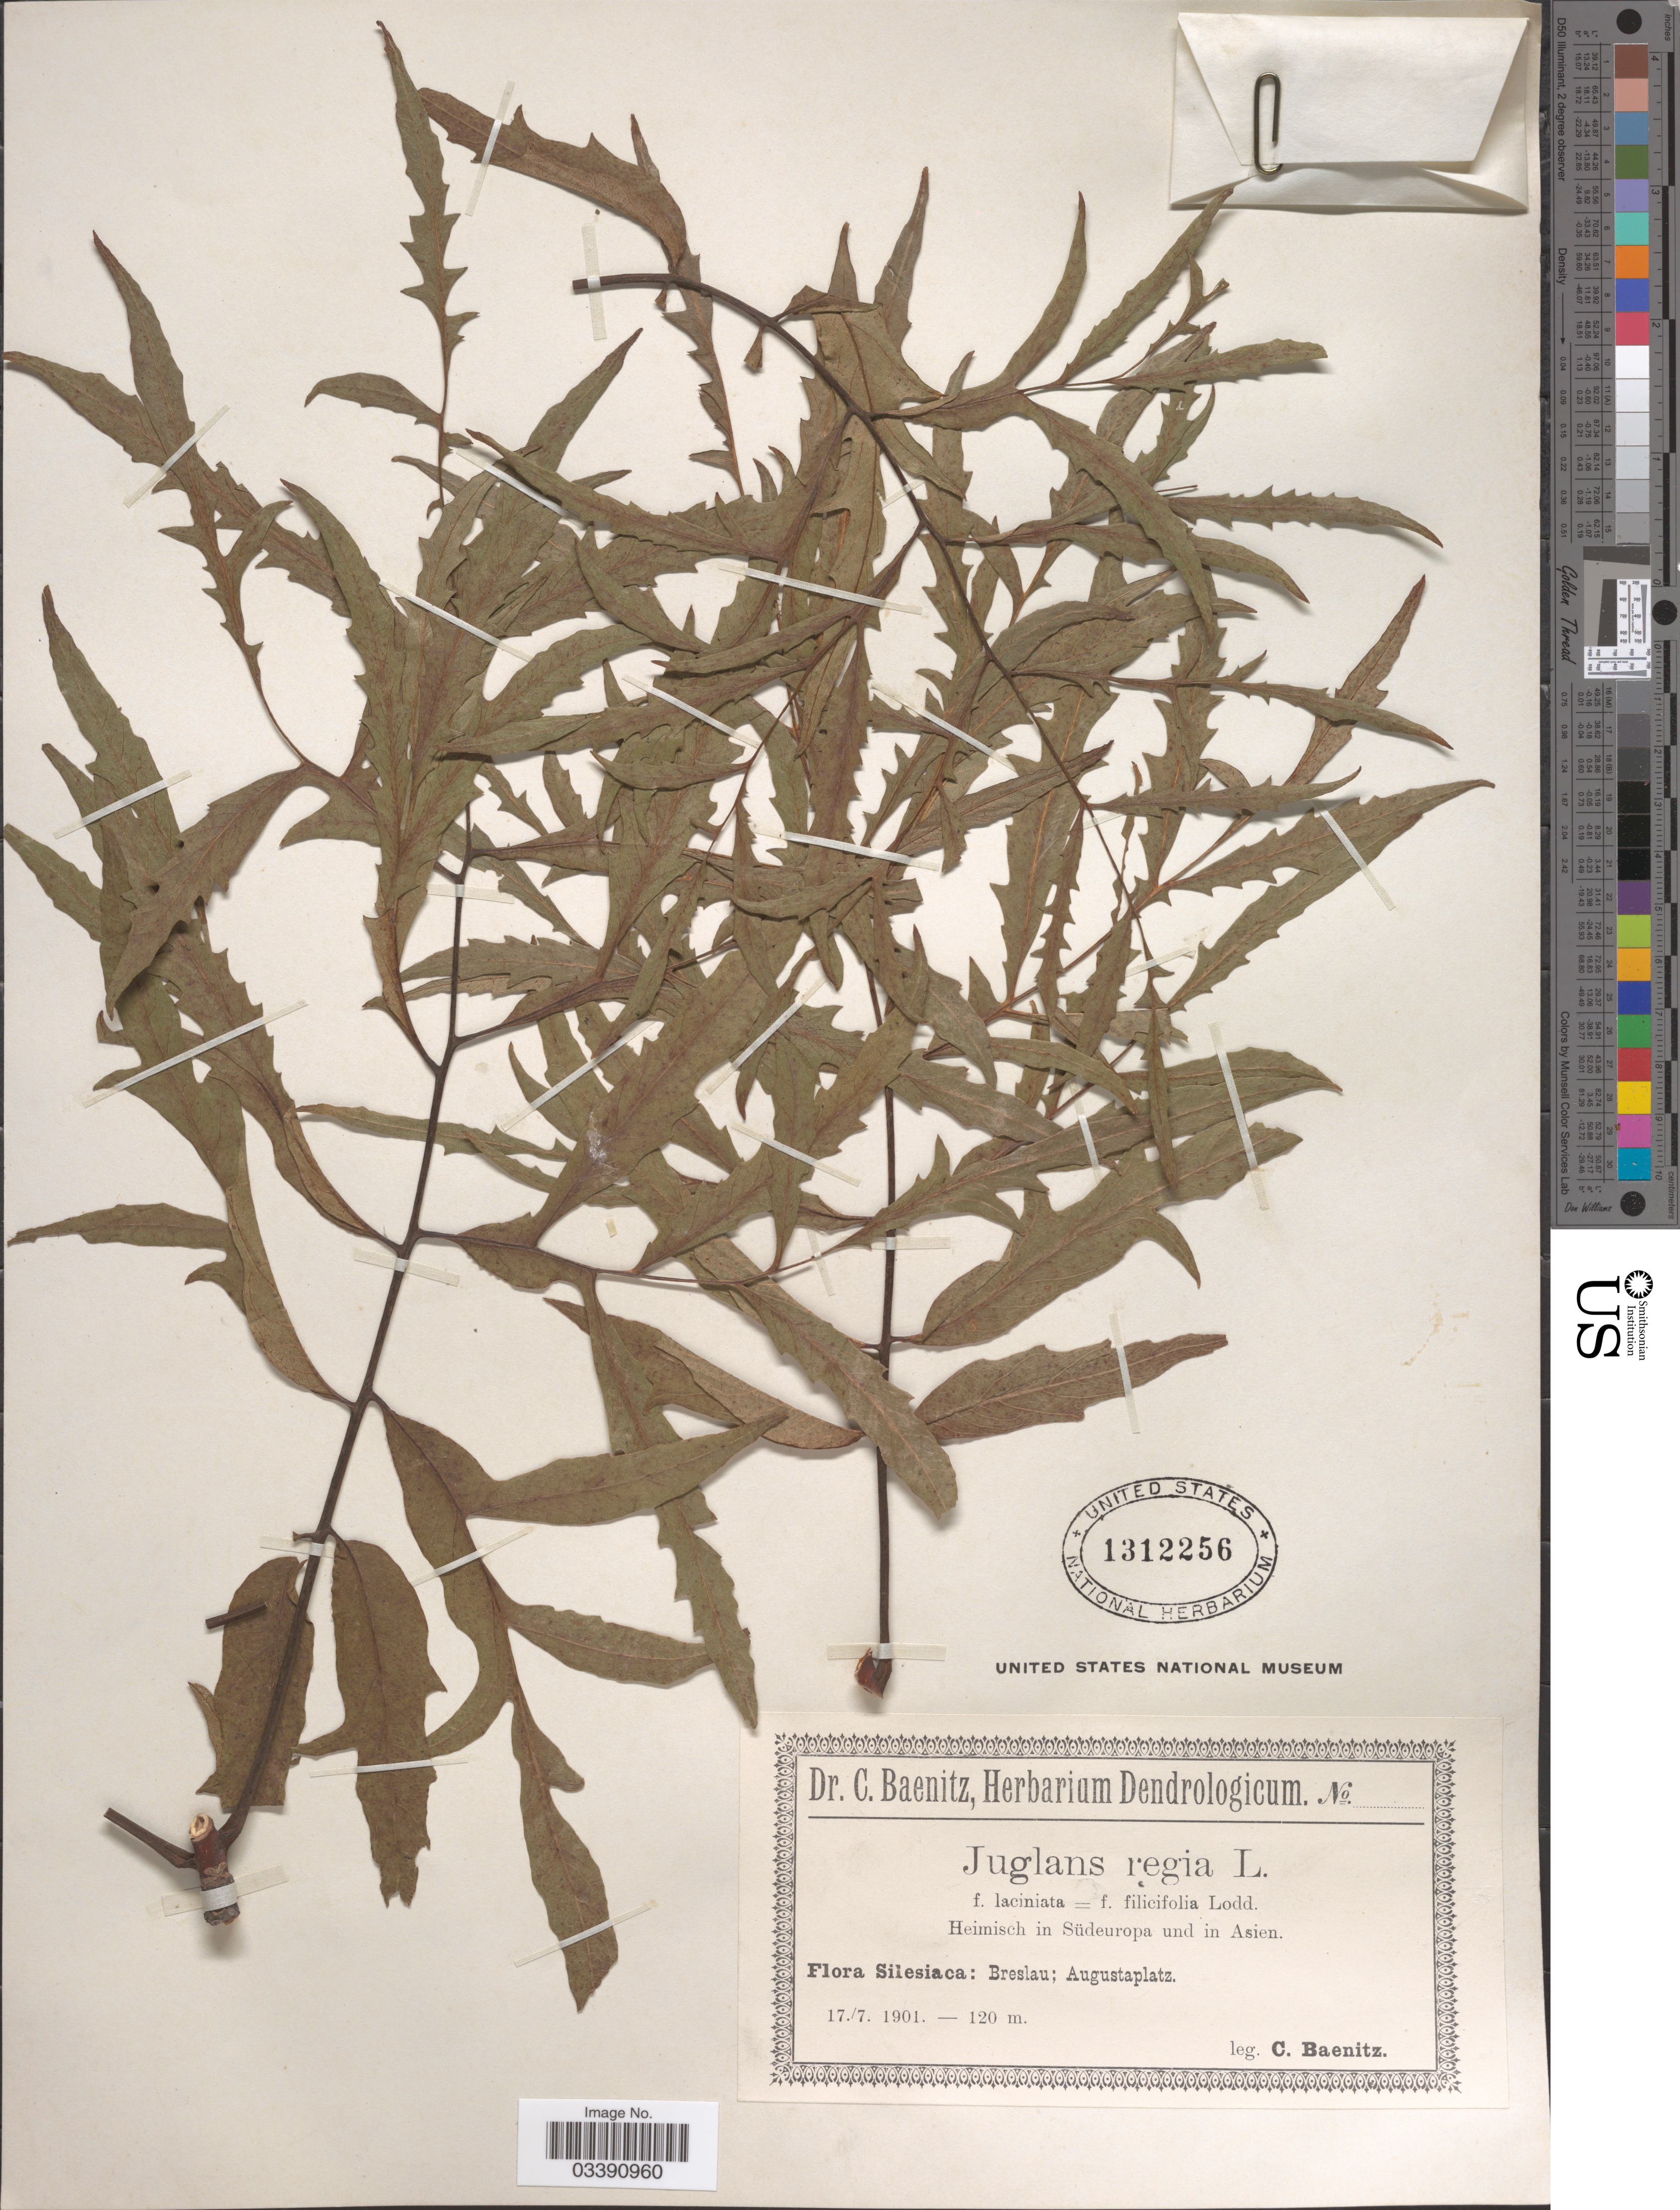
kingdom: Plantae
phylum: Tracheophyta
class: Magnoliopsida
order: Fagales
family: Juglandaceae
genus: Juglans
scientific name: Juglans regia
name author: L.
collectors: C. G. Baenitz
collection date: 1901-07-17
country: Poland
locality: Silesiaca: Breslau; Augustaplatz.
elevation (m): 120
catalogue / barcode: US 1312256